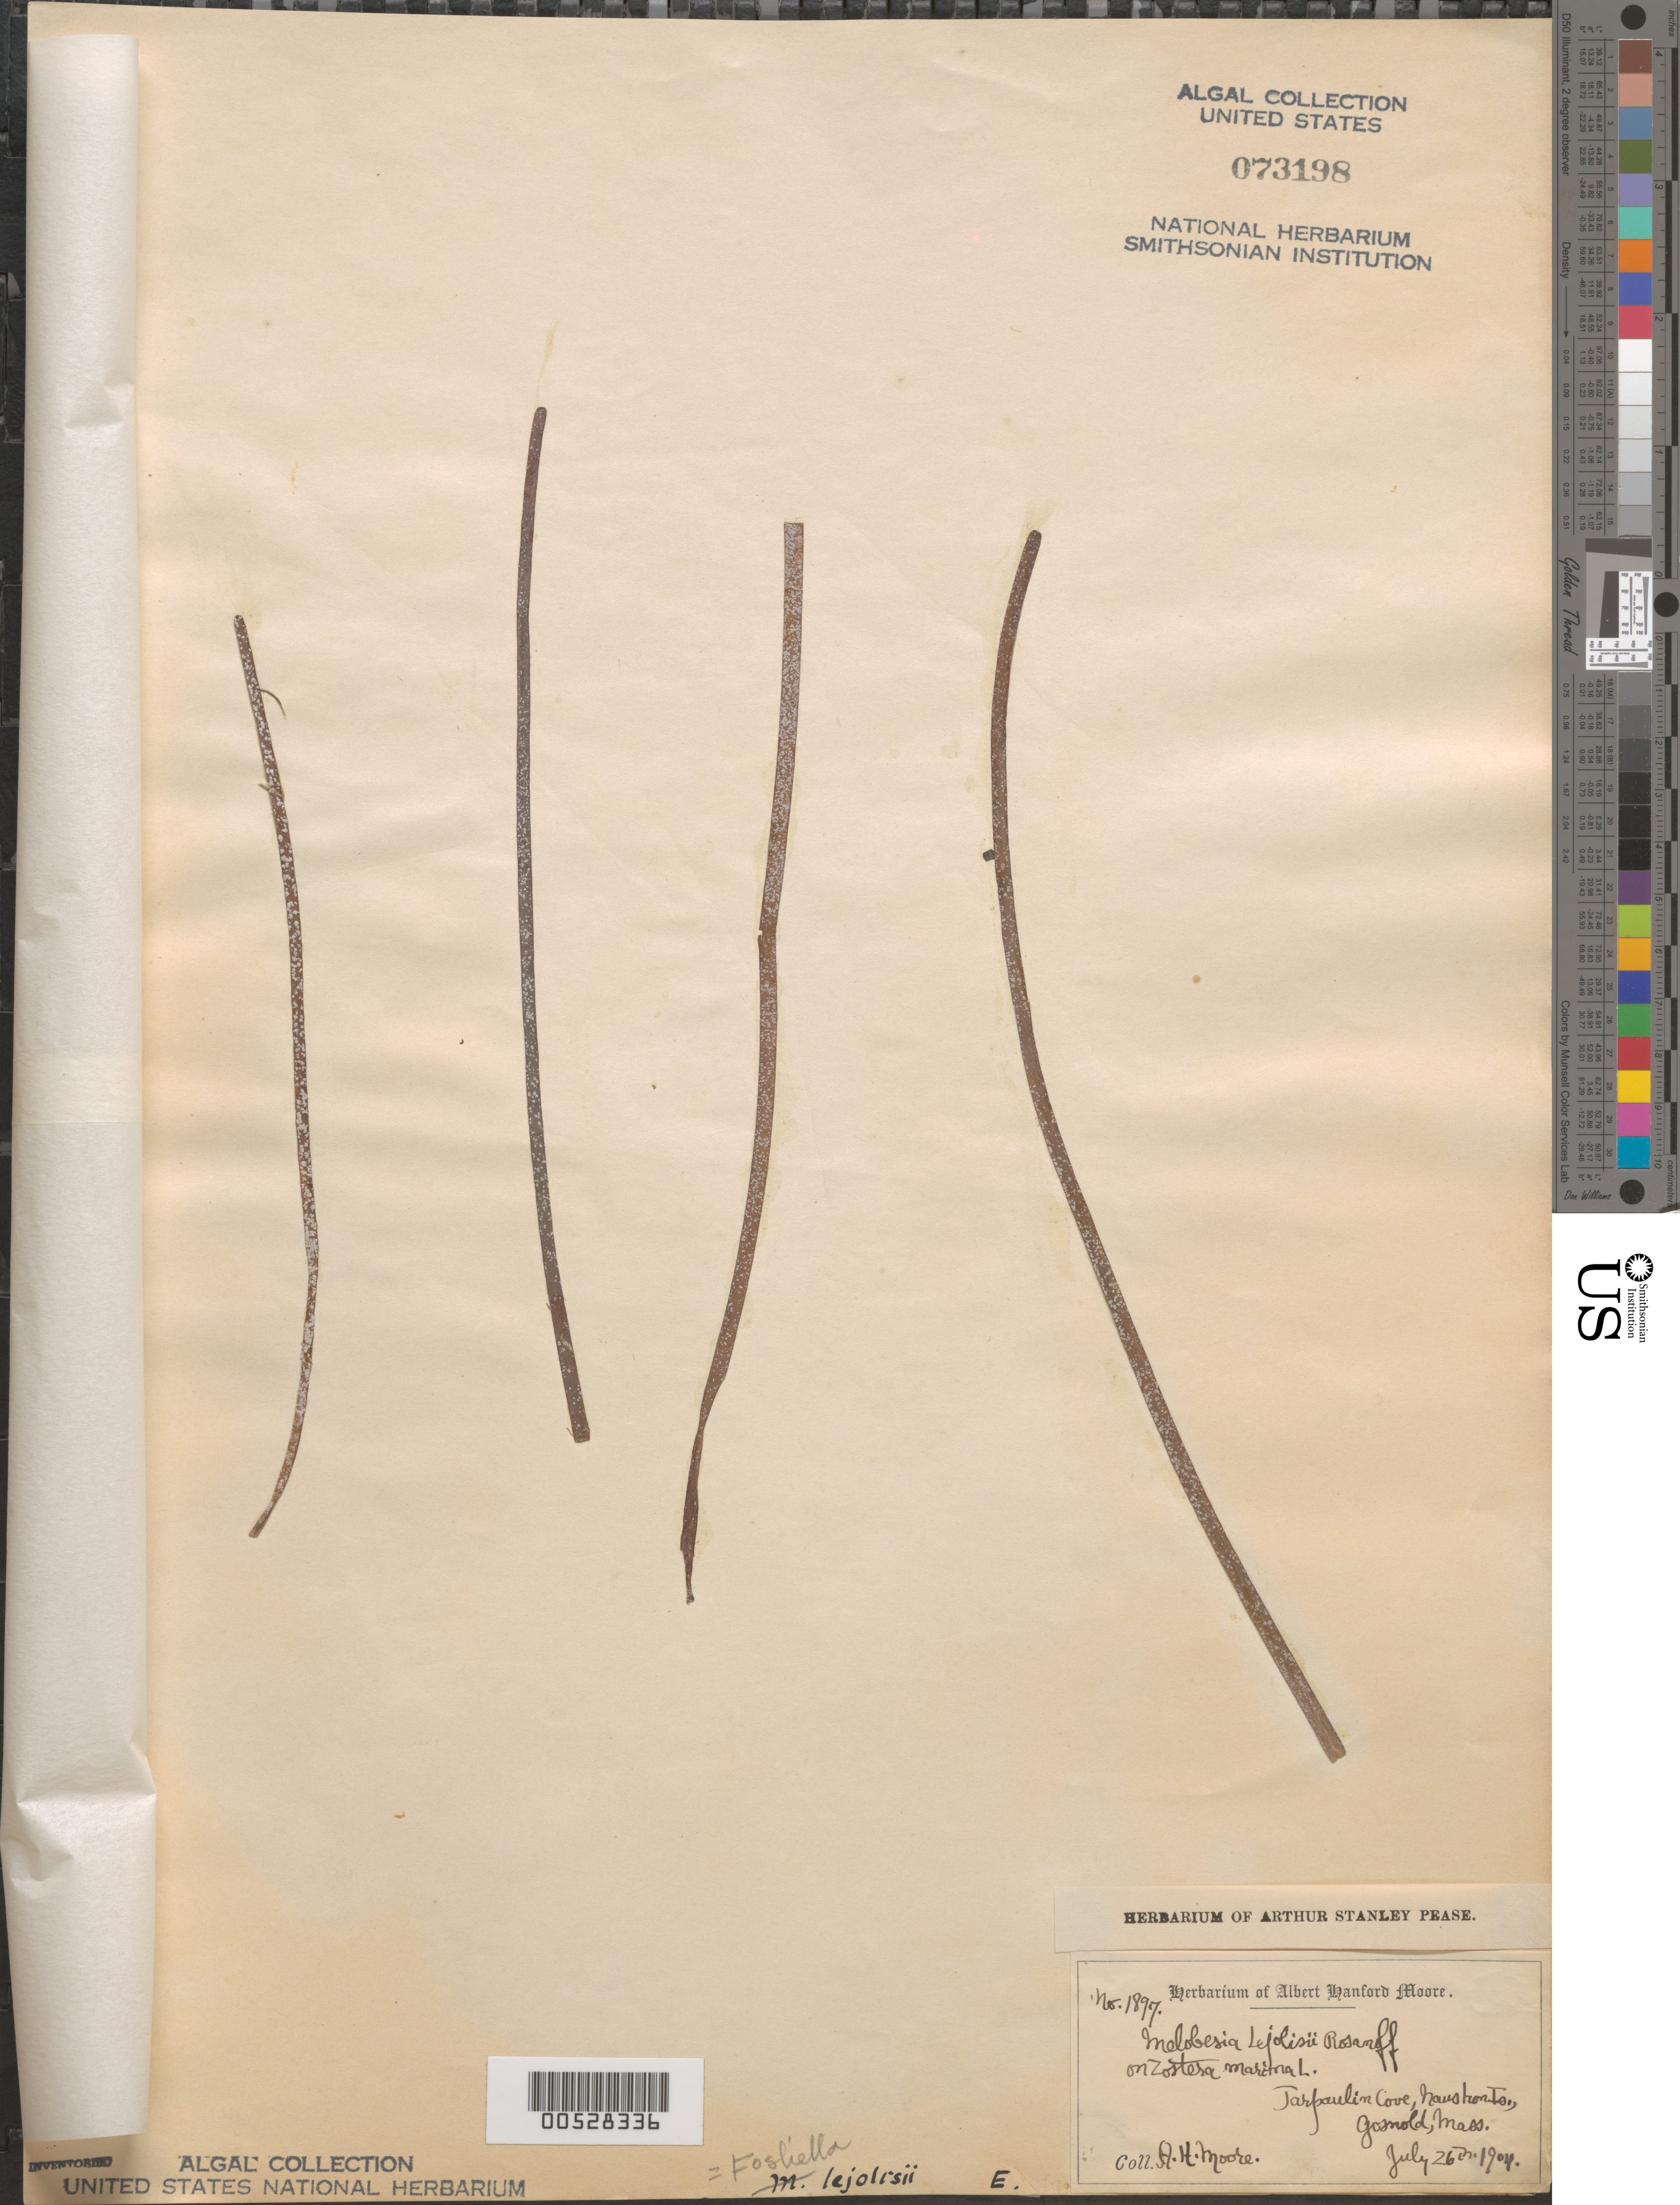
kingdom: Plantae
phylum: Rhodophyta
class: Florideophyceae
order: Corallinales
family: Corallinaceae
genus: Pneophyllum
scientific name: Pneophyllum fragile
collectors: A. H. Moore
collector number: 1897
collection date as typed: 26 Jul 1904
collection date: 1904-07-26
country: United States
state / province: Massachusetts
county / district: Dukes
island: Naushon Island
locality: Tarpaulin Cove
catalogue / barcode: US 73198